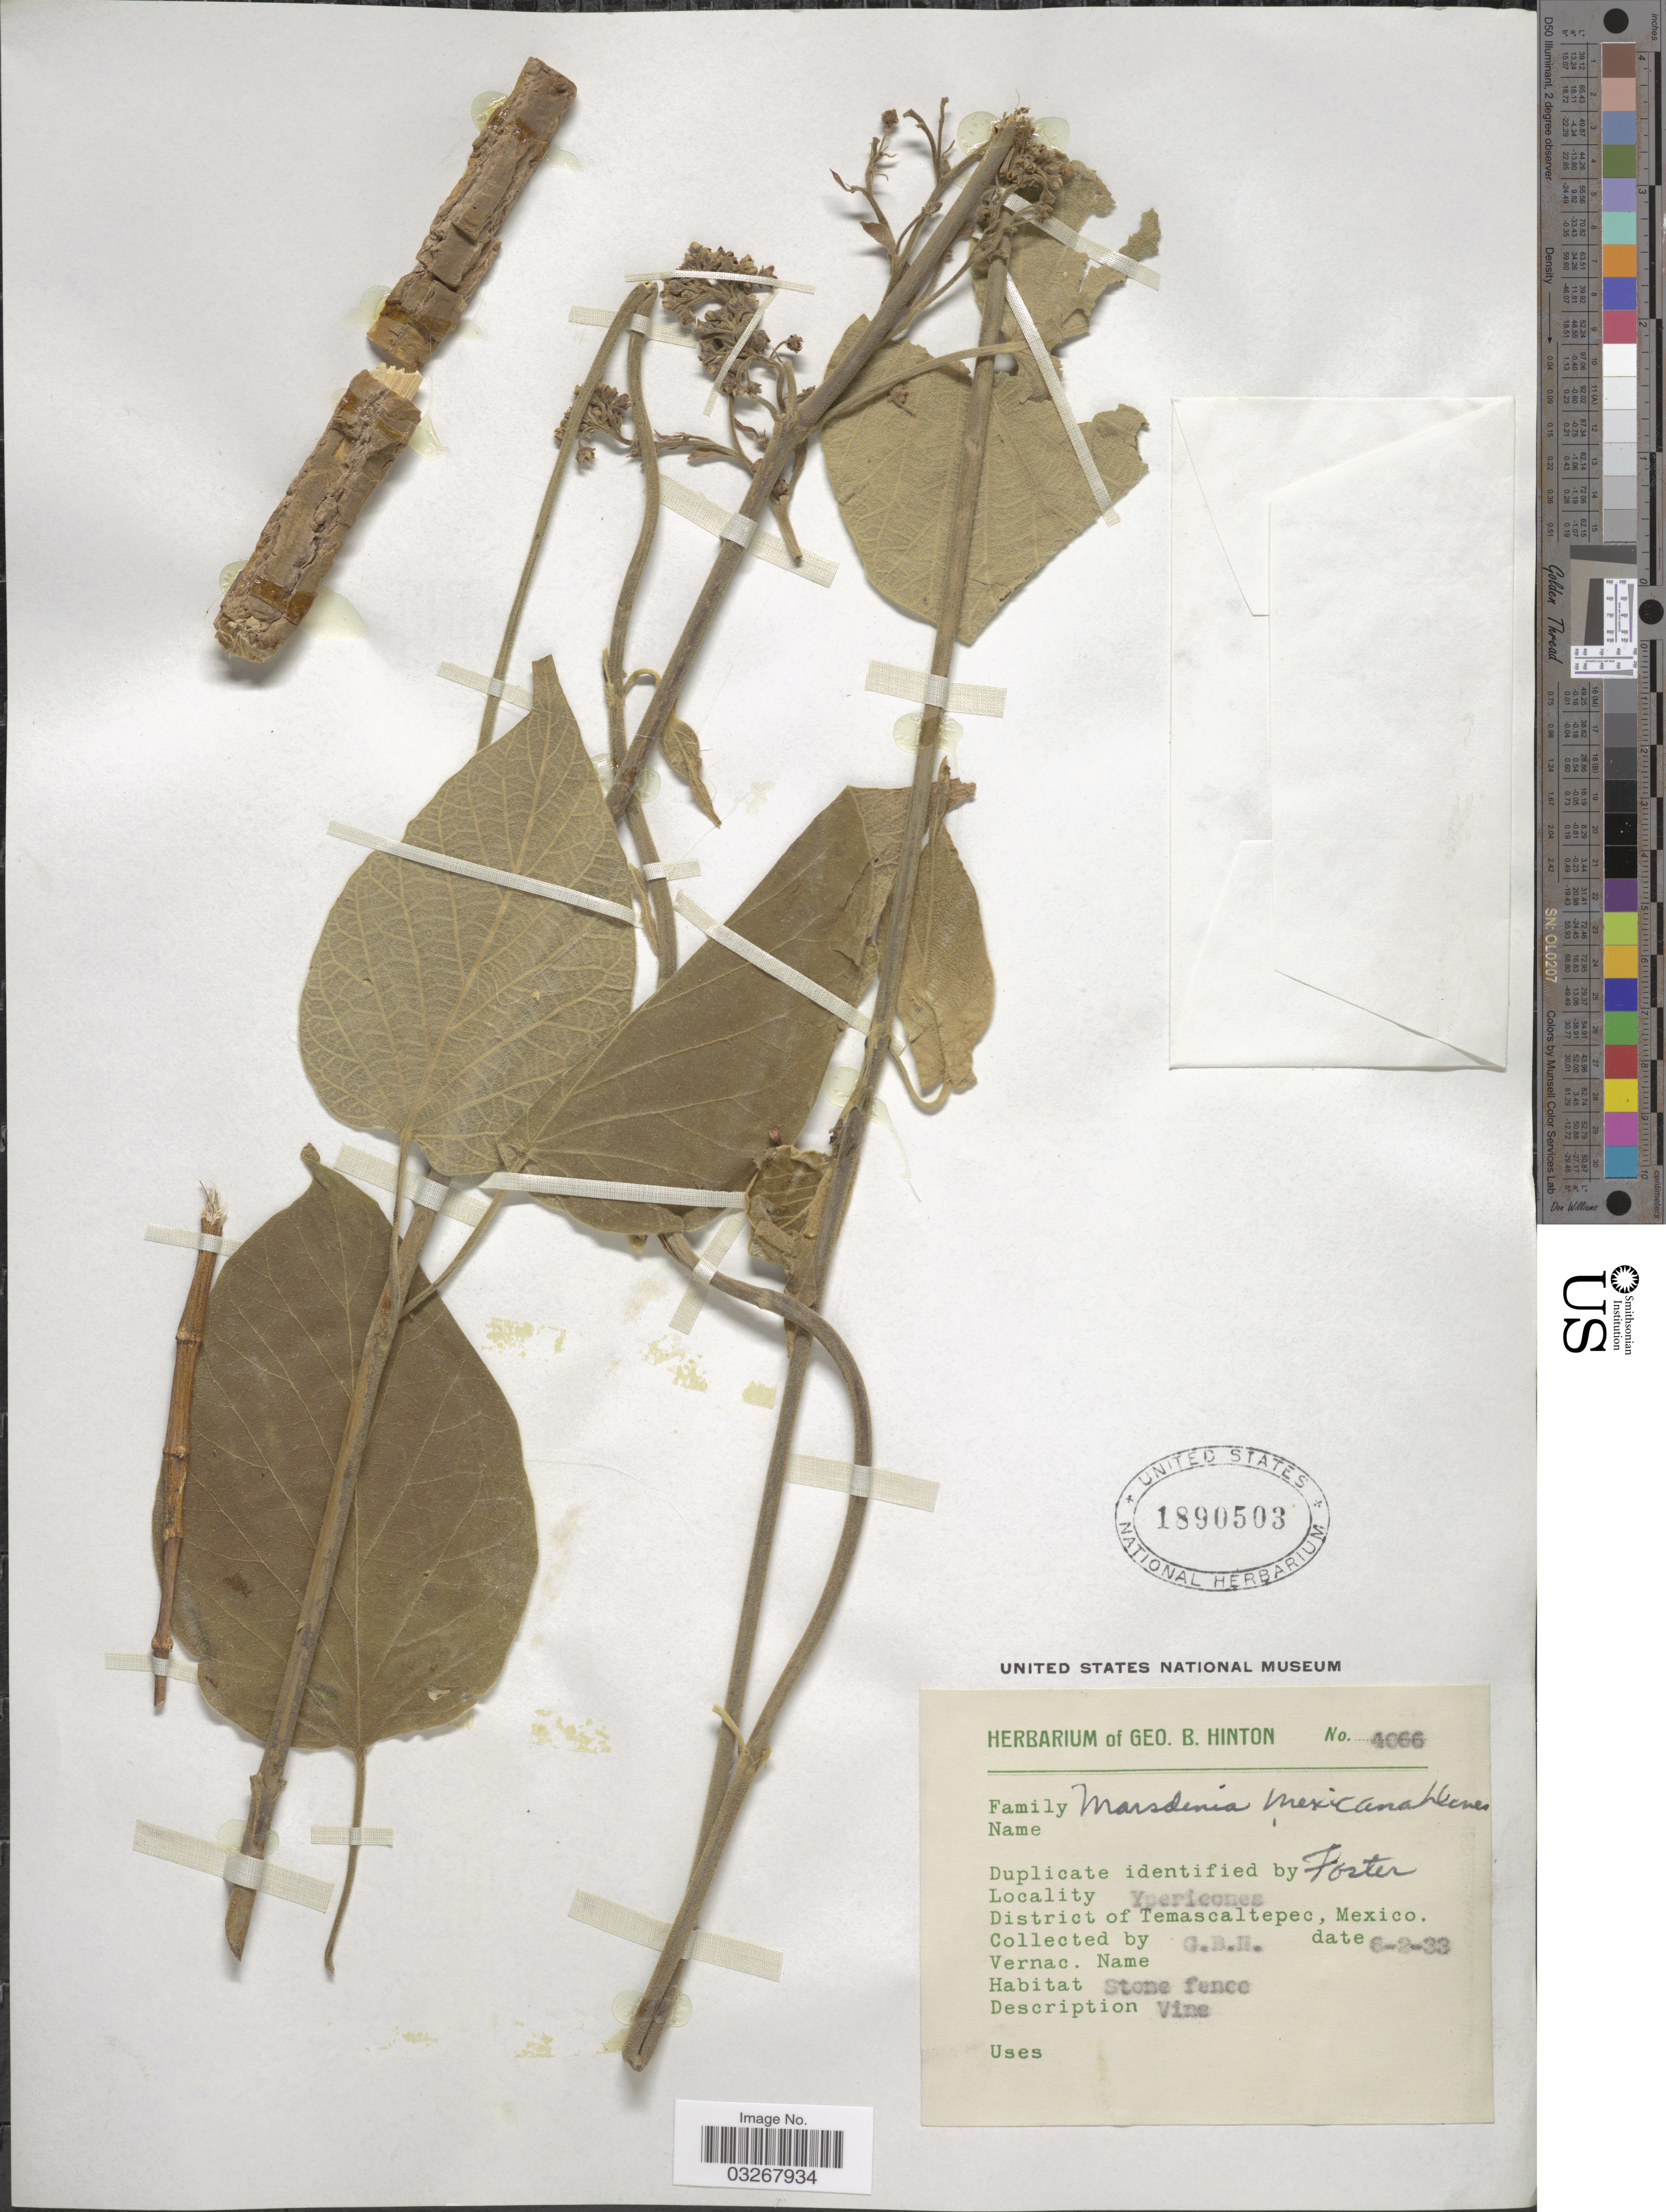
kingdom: Plantae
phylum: Tracheophyta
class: Magnoliopsida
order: Gentianales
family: Apocynaceae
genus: Marsdenia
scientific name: Marsdenia mexicana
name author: Decne.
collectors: G. B. Hinton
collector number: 4066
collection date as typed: Transcribed d/m/y: 6/2/33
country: Mexico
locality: Ypericones, District of Temascaltepec.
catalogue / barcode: US 1890503